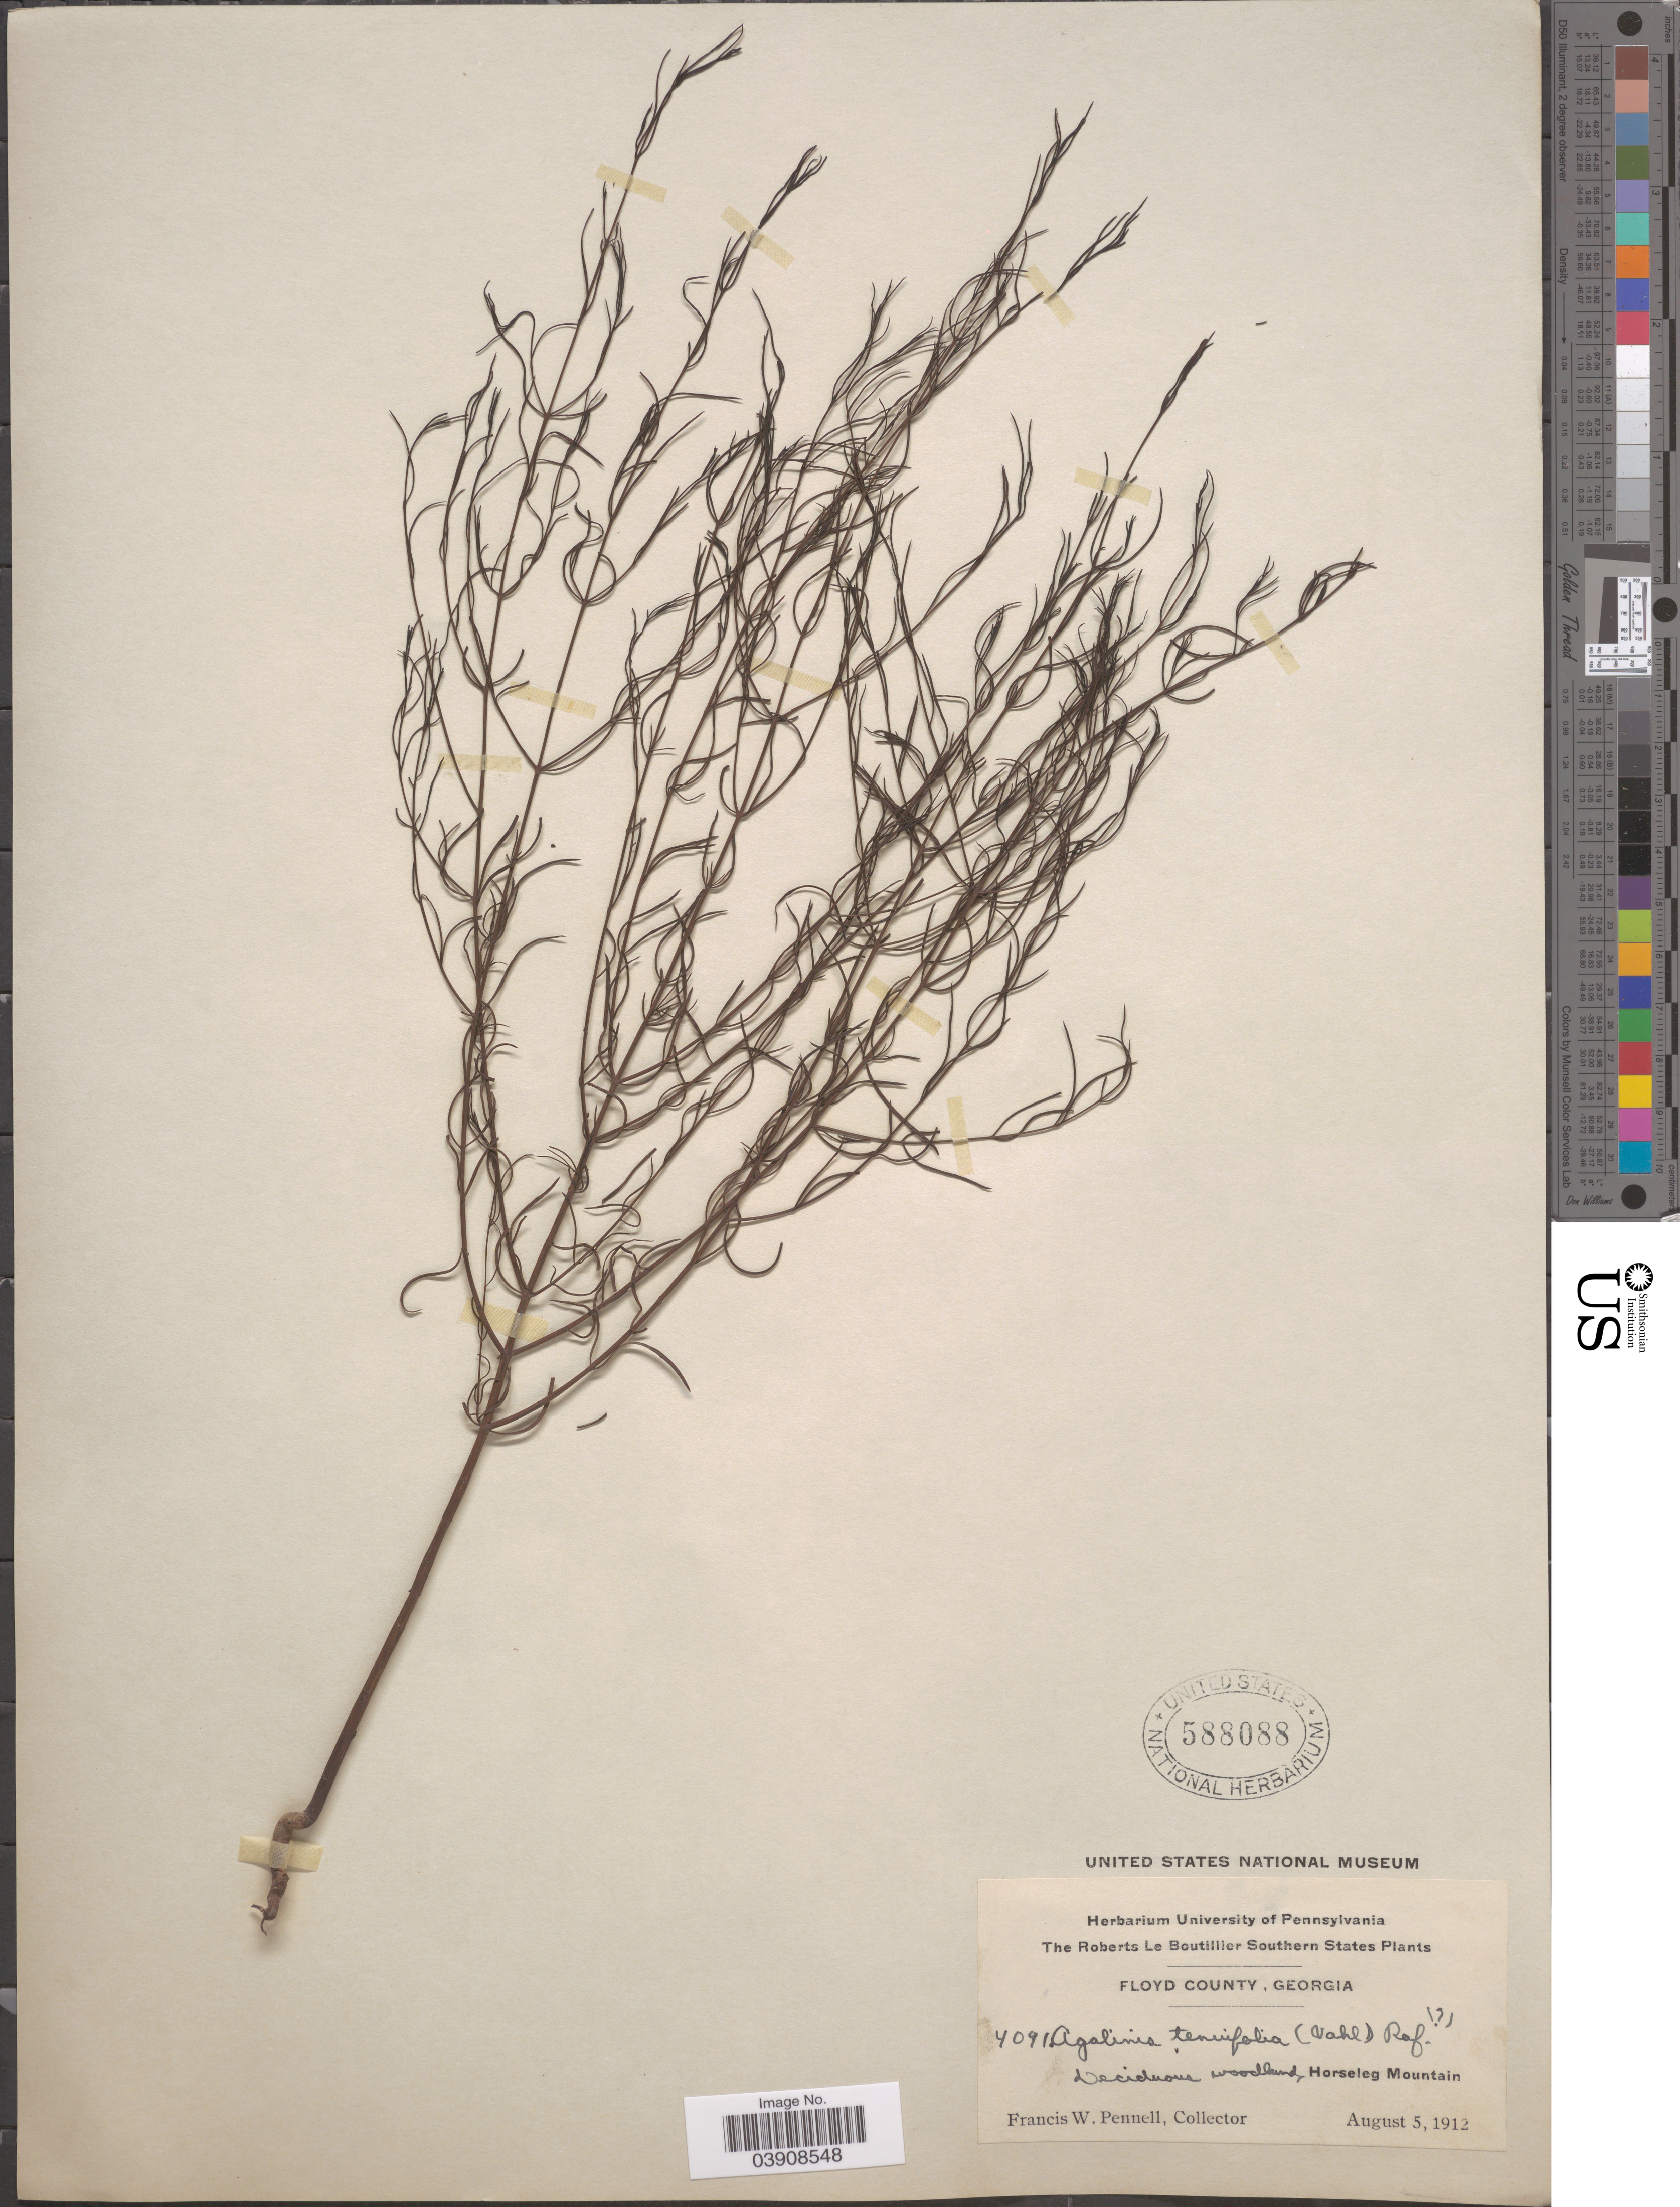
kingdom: Plantae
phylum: Tracheophyta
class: Magnoliopsida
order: Lamiales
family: Orobanchaceae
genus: Agalinis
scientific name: Agalinis tenuifolia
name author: (Vahl) Raf.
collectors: F. W. Pennell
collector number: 4091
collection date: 1912-08-05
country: United States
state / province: Georgia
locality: Southern States. Floyd County. Horseleg Mountain.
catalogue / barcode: US 588088